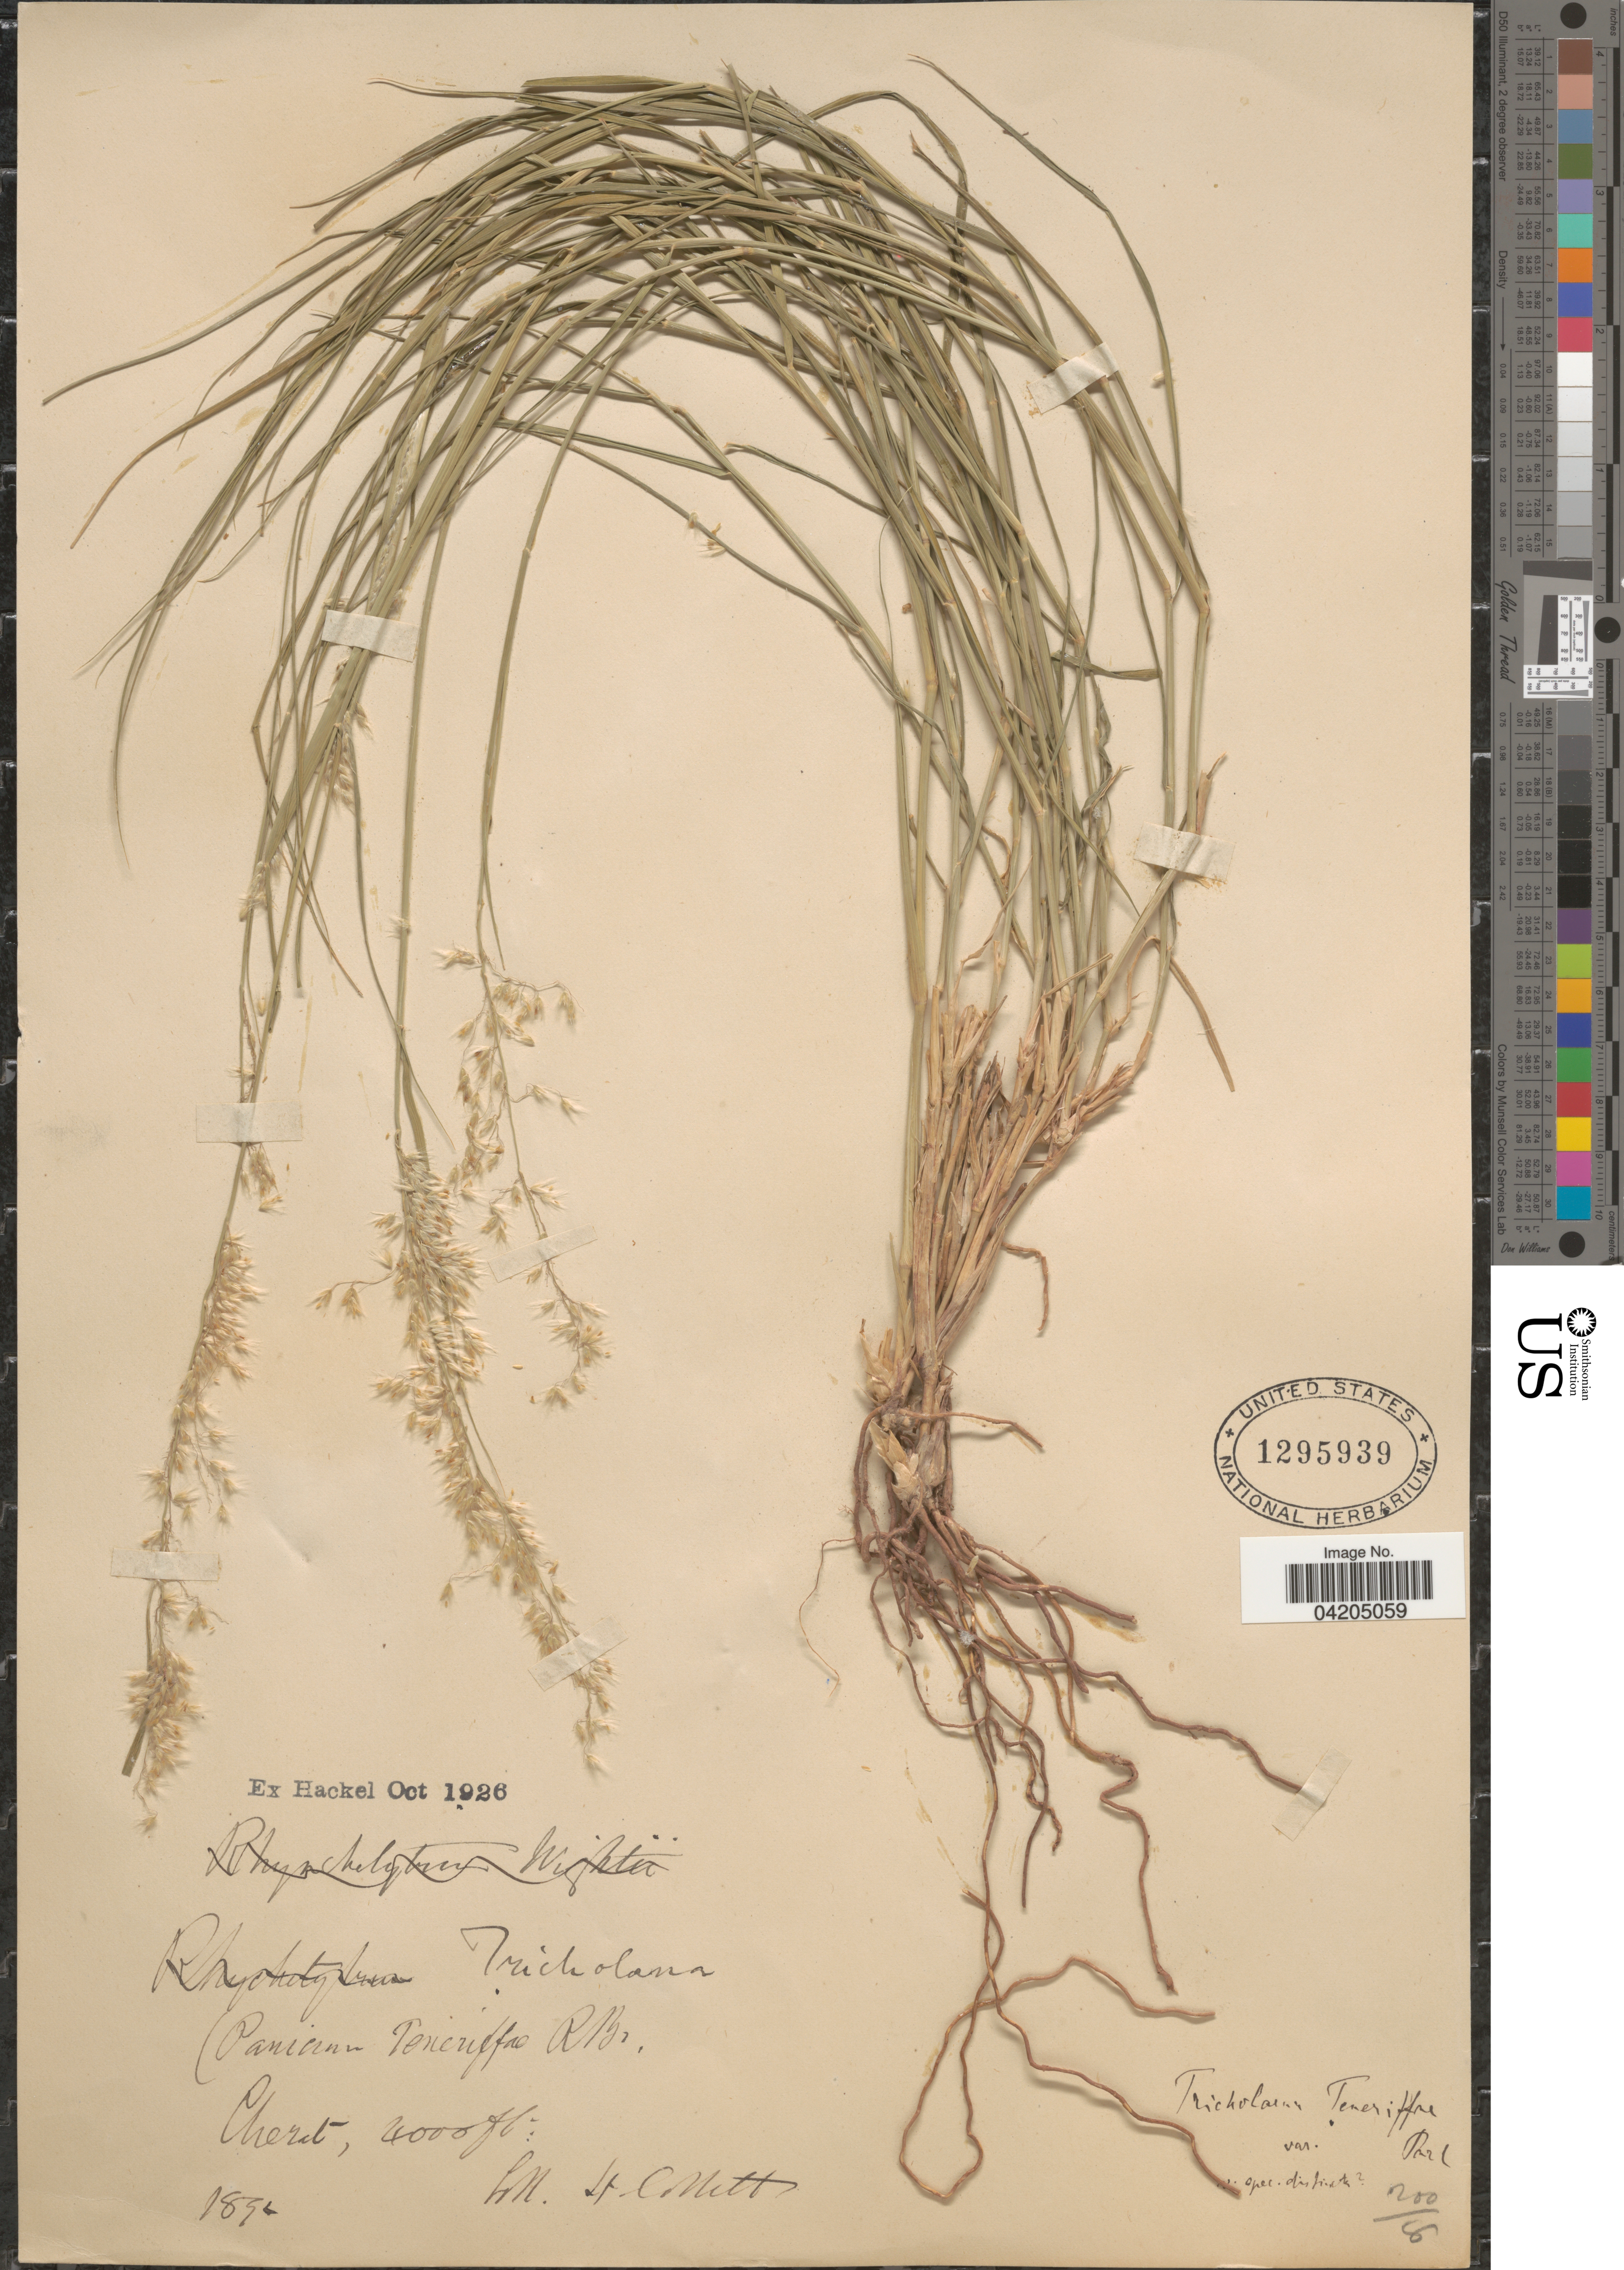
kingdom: Plantae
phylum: Tracheophyta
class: Liliopsida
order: Poales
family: Poaceae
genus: Tricholaena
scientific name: Tricholaena teneriffae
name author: (L.) Link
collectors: H. Collett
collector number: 200/8?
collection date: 1894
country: Pakistan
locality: Cherat.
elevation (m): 1219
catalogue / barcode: US 1295939